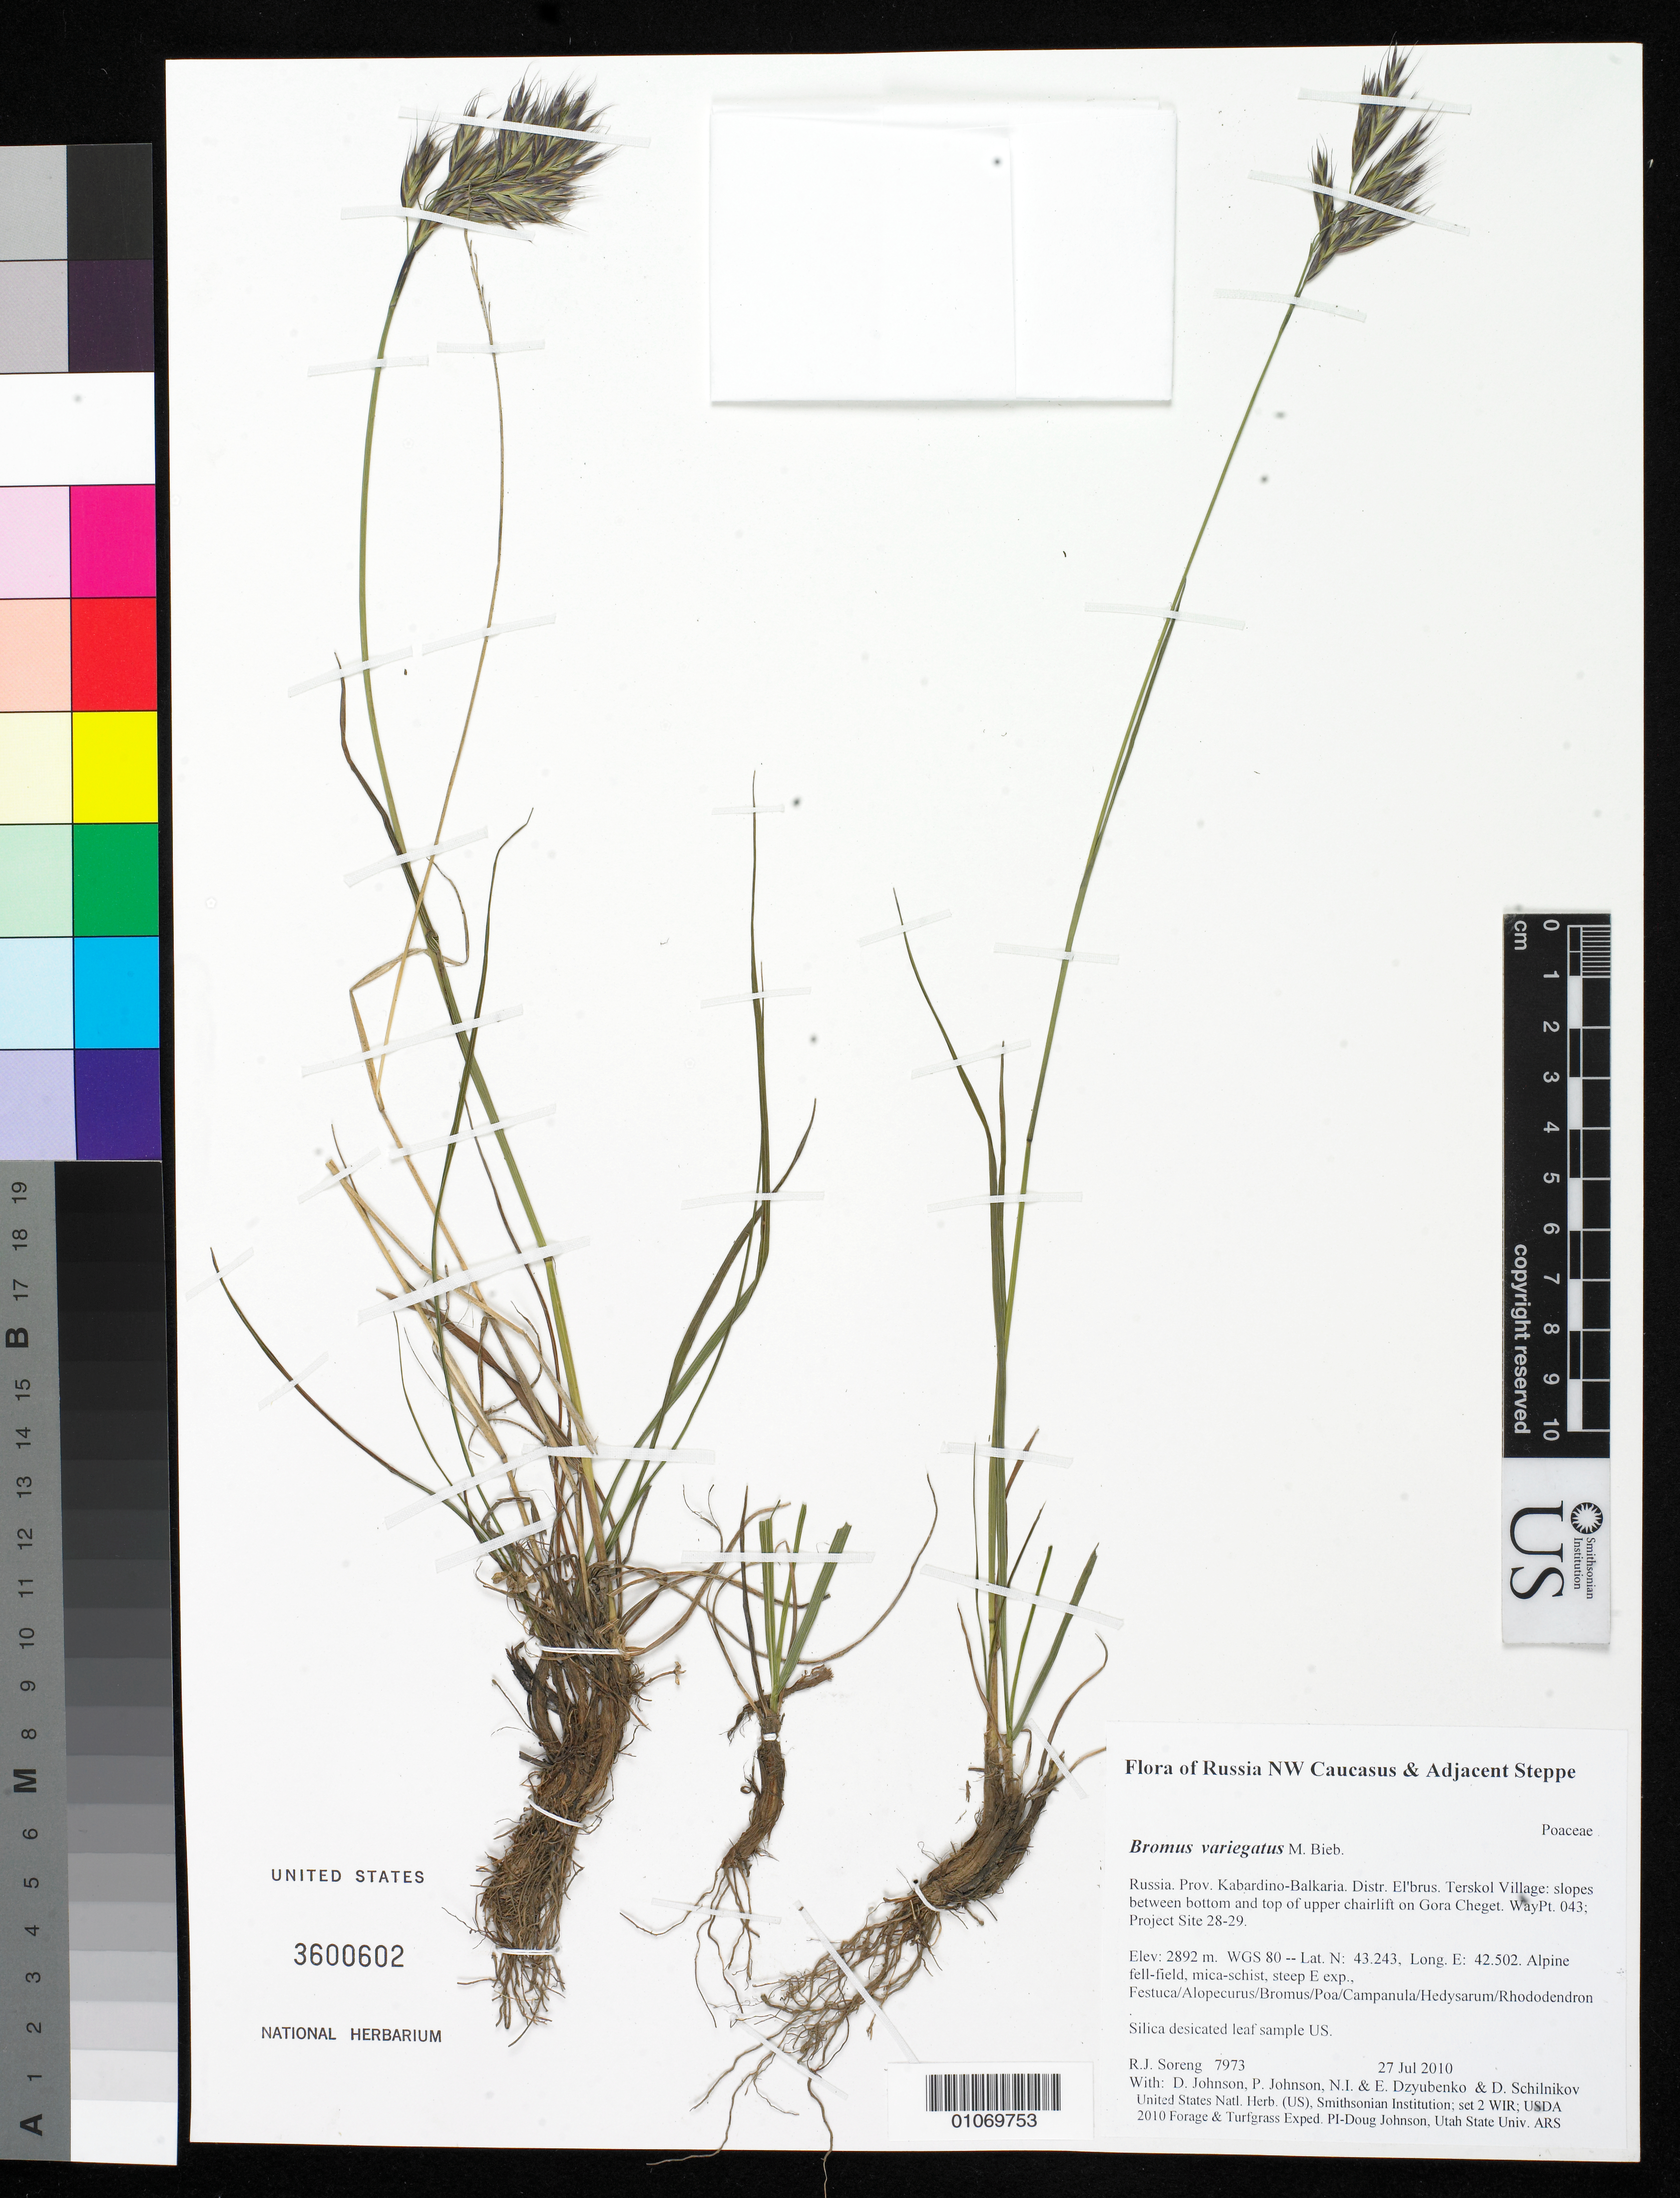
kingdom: Plantae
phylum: Tracheophyta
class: Liliopsida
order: Poales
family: Poaceae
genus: Bromus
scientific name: Bromus variegatus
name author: M. Bieb.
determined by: Soreng, Robert J., Research Associate (BOT), Smithsonian Institution - National Museum of Natural History (UNITED STATES)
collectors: R. J. Soreng, D. Johnson, P. Johnson, N. Dzyubenko, E. Dzyubenko & D. Schilnikov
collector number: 7973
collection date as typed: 27 Jul 2010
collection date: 2010-07-27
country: Russian Federation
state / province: Kabardino-Balkar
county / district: El'brus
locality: Terskol Village: slopes between bottom and top of upper chairlift on Gora Cheget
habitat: Alpine fell-field, mica-schist, steep E exp., Festuca/Alopecurus/Bromus/Poa/Campanula/Hedysarum/Rhododendron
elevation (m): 2892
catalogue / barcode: US 3600602